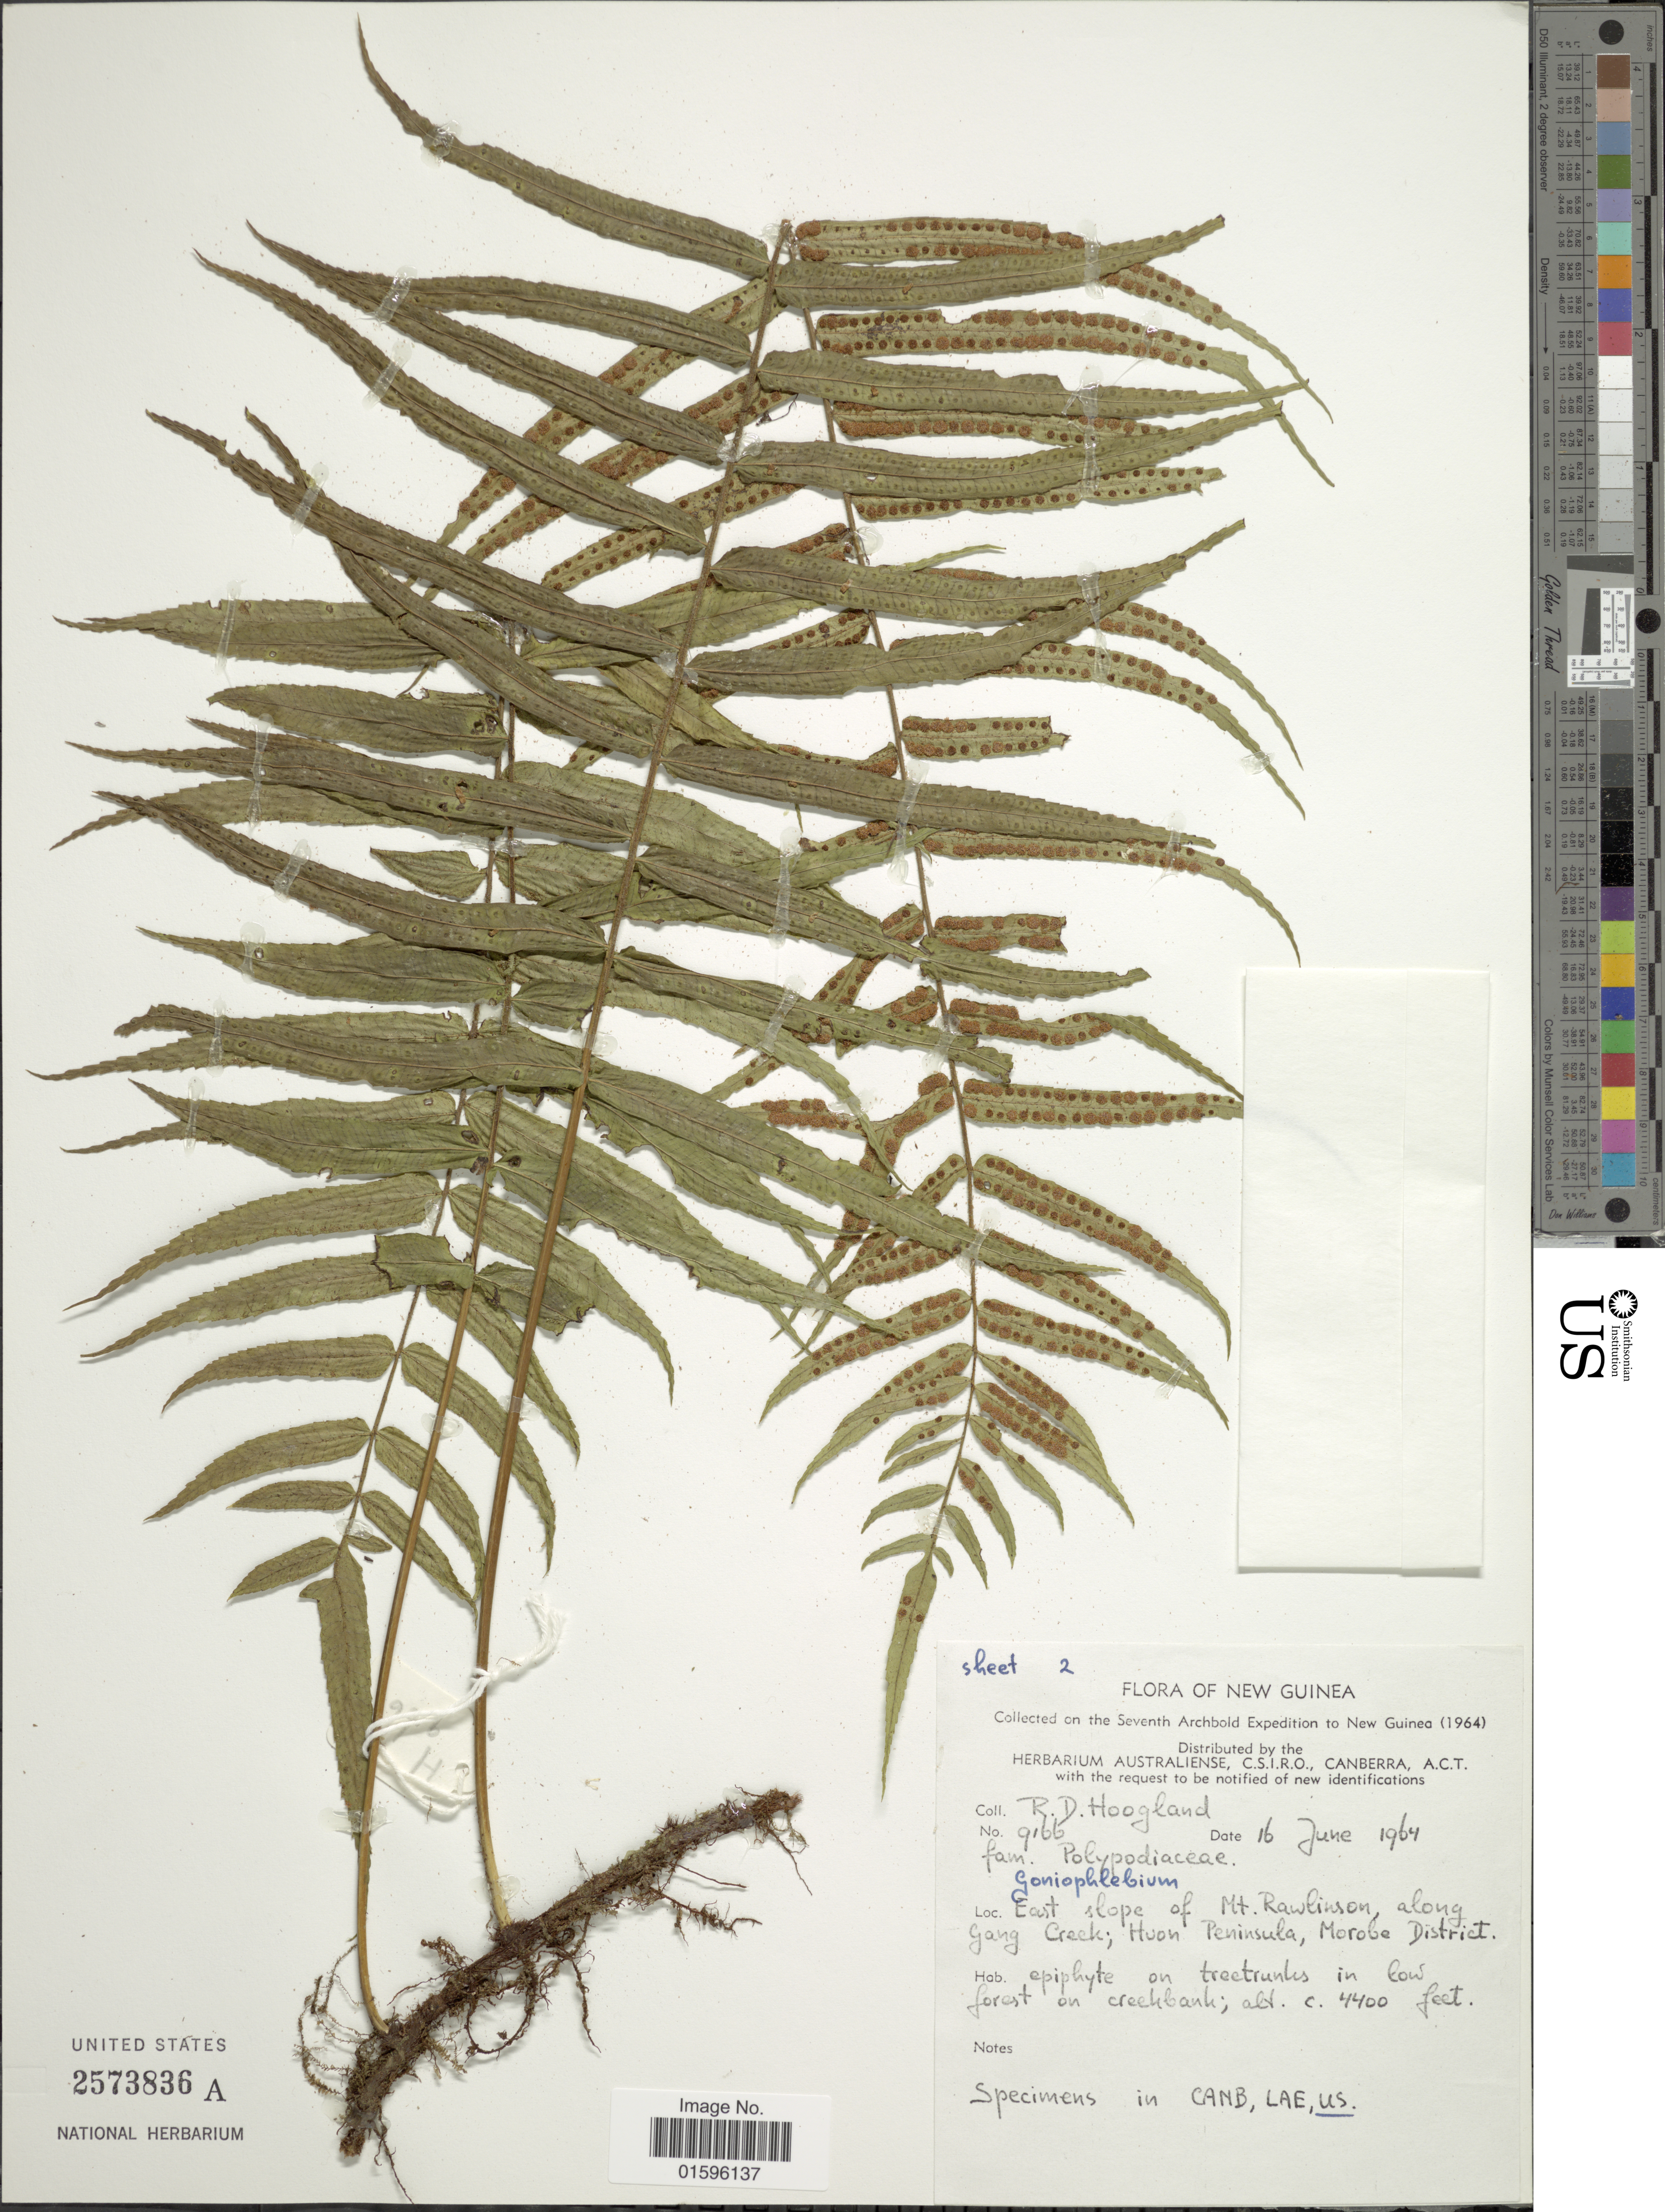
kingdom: Plantae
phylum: Tracheophyta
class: Polypodiopsida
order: Polypodiales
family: Polypodiaceae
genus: Polypodium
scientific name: Polypodium sp.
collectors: R. D. Hoogland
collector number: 9166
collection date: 1964-06-16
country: Papua New Guinea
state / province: Morobe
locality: New Guinea, East slope of Mt. Rawlinson, along Gang Creek; Huon Peninsula, Morobe District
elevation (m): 1341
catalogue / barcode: US 2573836A